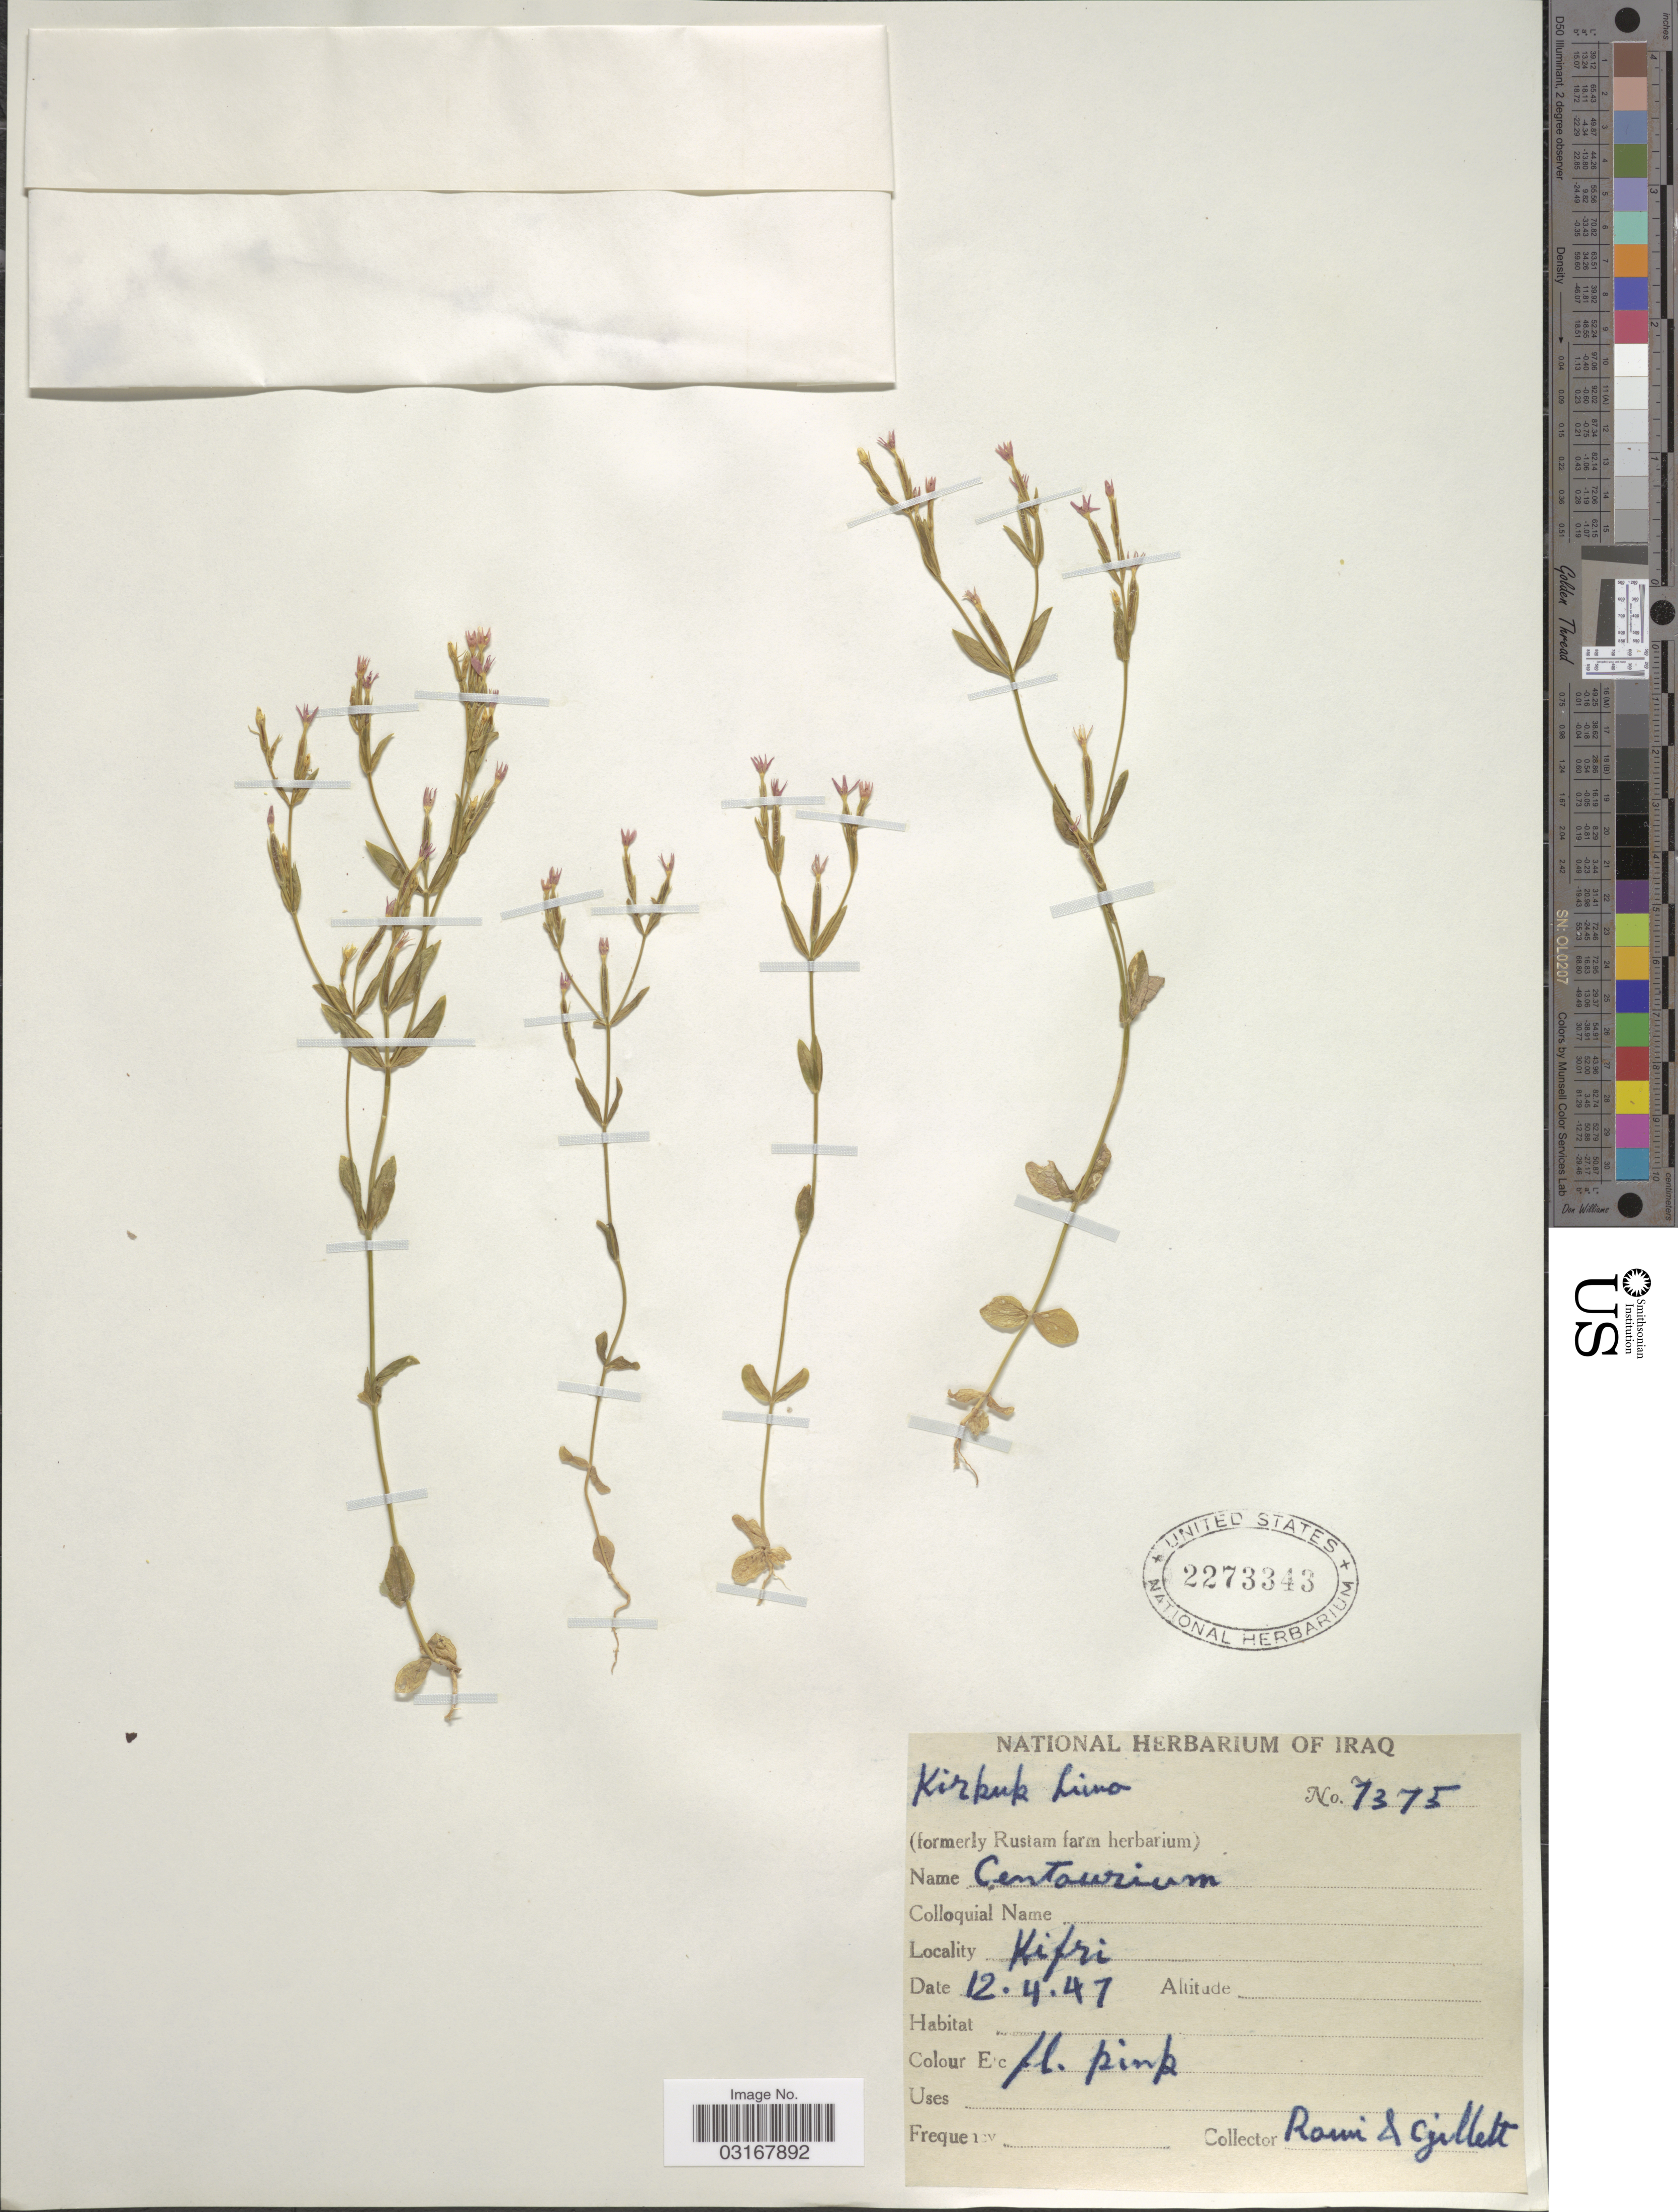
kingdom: Plantae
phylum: Tracheophyta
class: Magnoliopsida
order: Gentianales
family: Gentianaceae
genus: Centaurium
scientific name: Centaurium sp.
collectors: -. Rawi & -. Gilbert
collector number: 7375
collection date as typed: Transcribed d/m/y: 12/4/47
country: Iraq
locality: Kifri.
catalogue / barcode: US 2273343